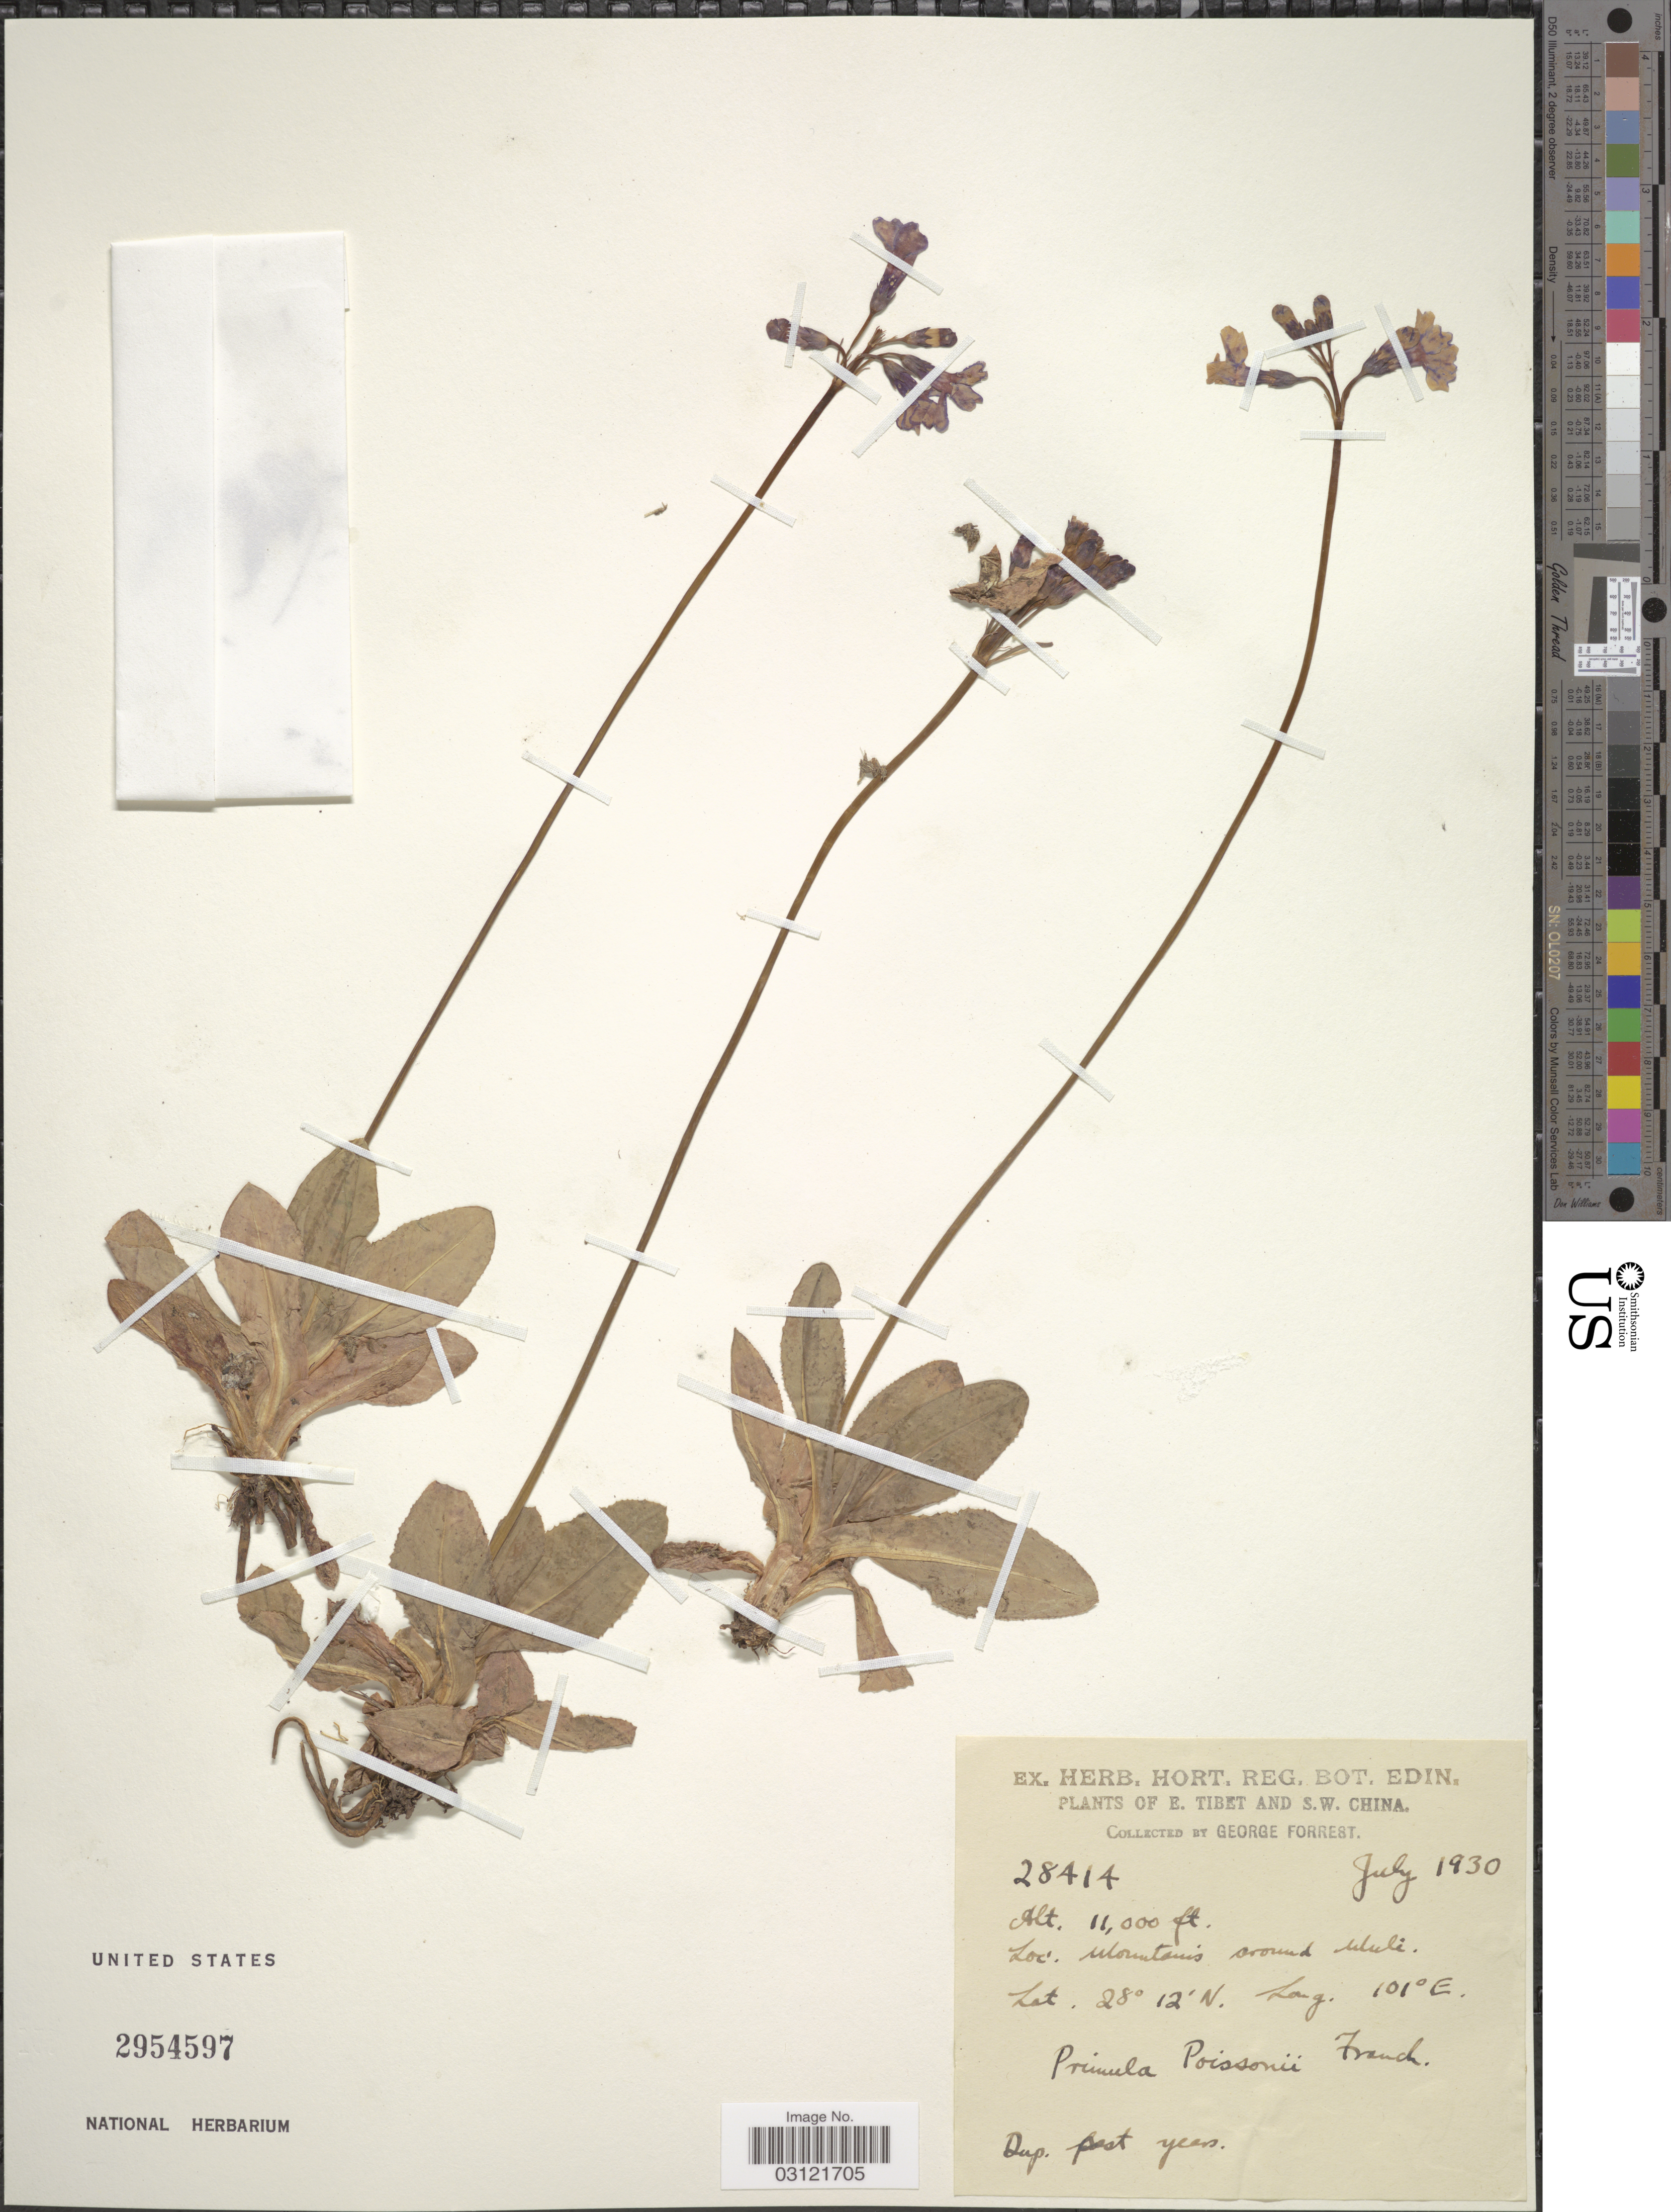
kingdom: Plantae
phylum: Tracheophyta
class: Magnoliopsida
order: Ericales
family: Primulaceae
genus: Primula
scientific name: Primula poissonii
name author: Franch.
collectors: G. Forrest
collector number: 28414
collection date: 1930-07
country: China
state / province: Xizang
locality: E. Tibet and S.W. China, Mountains around Muli.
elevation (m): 3353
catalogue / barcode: US 2954597